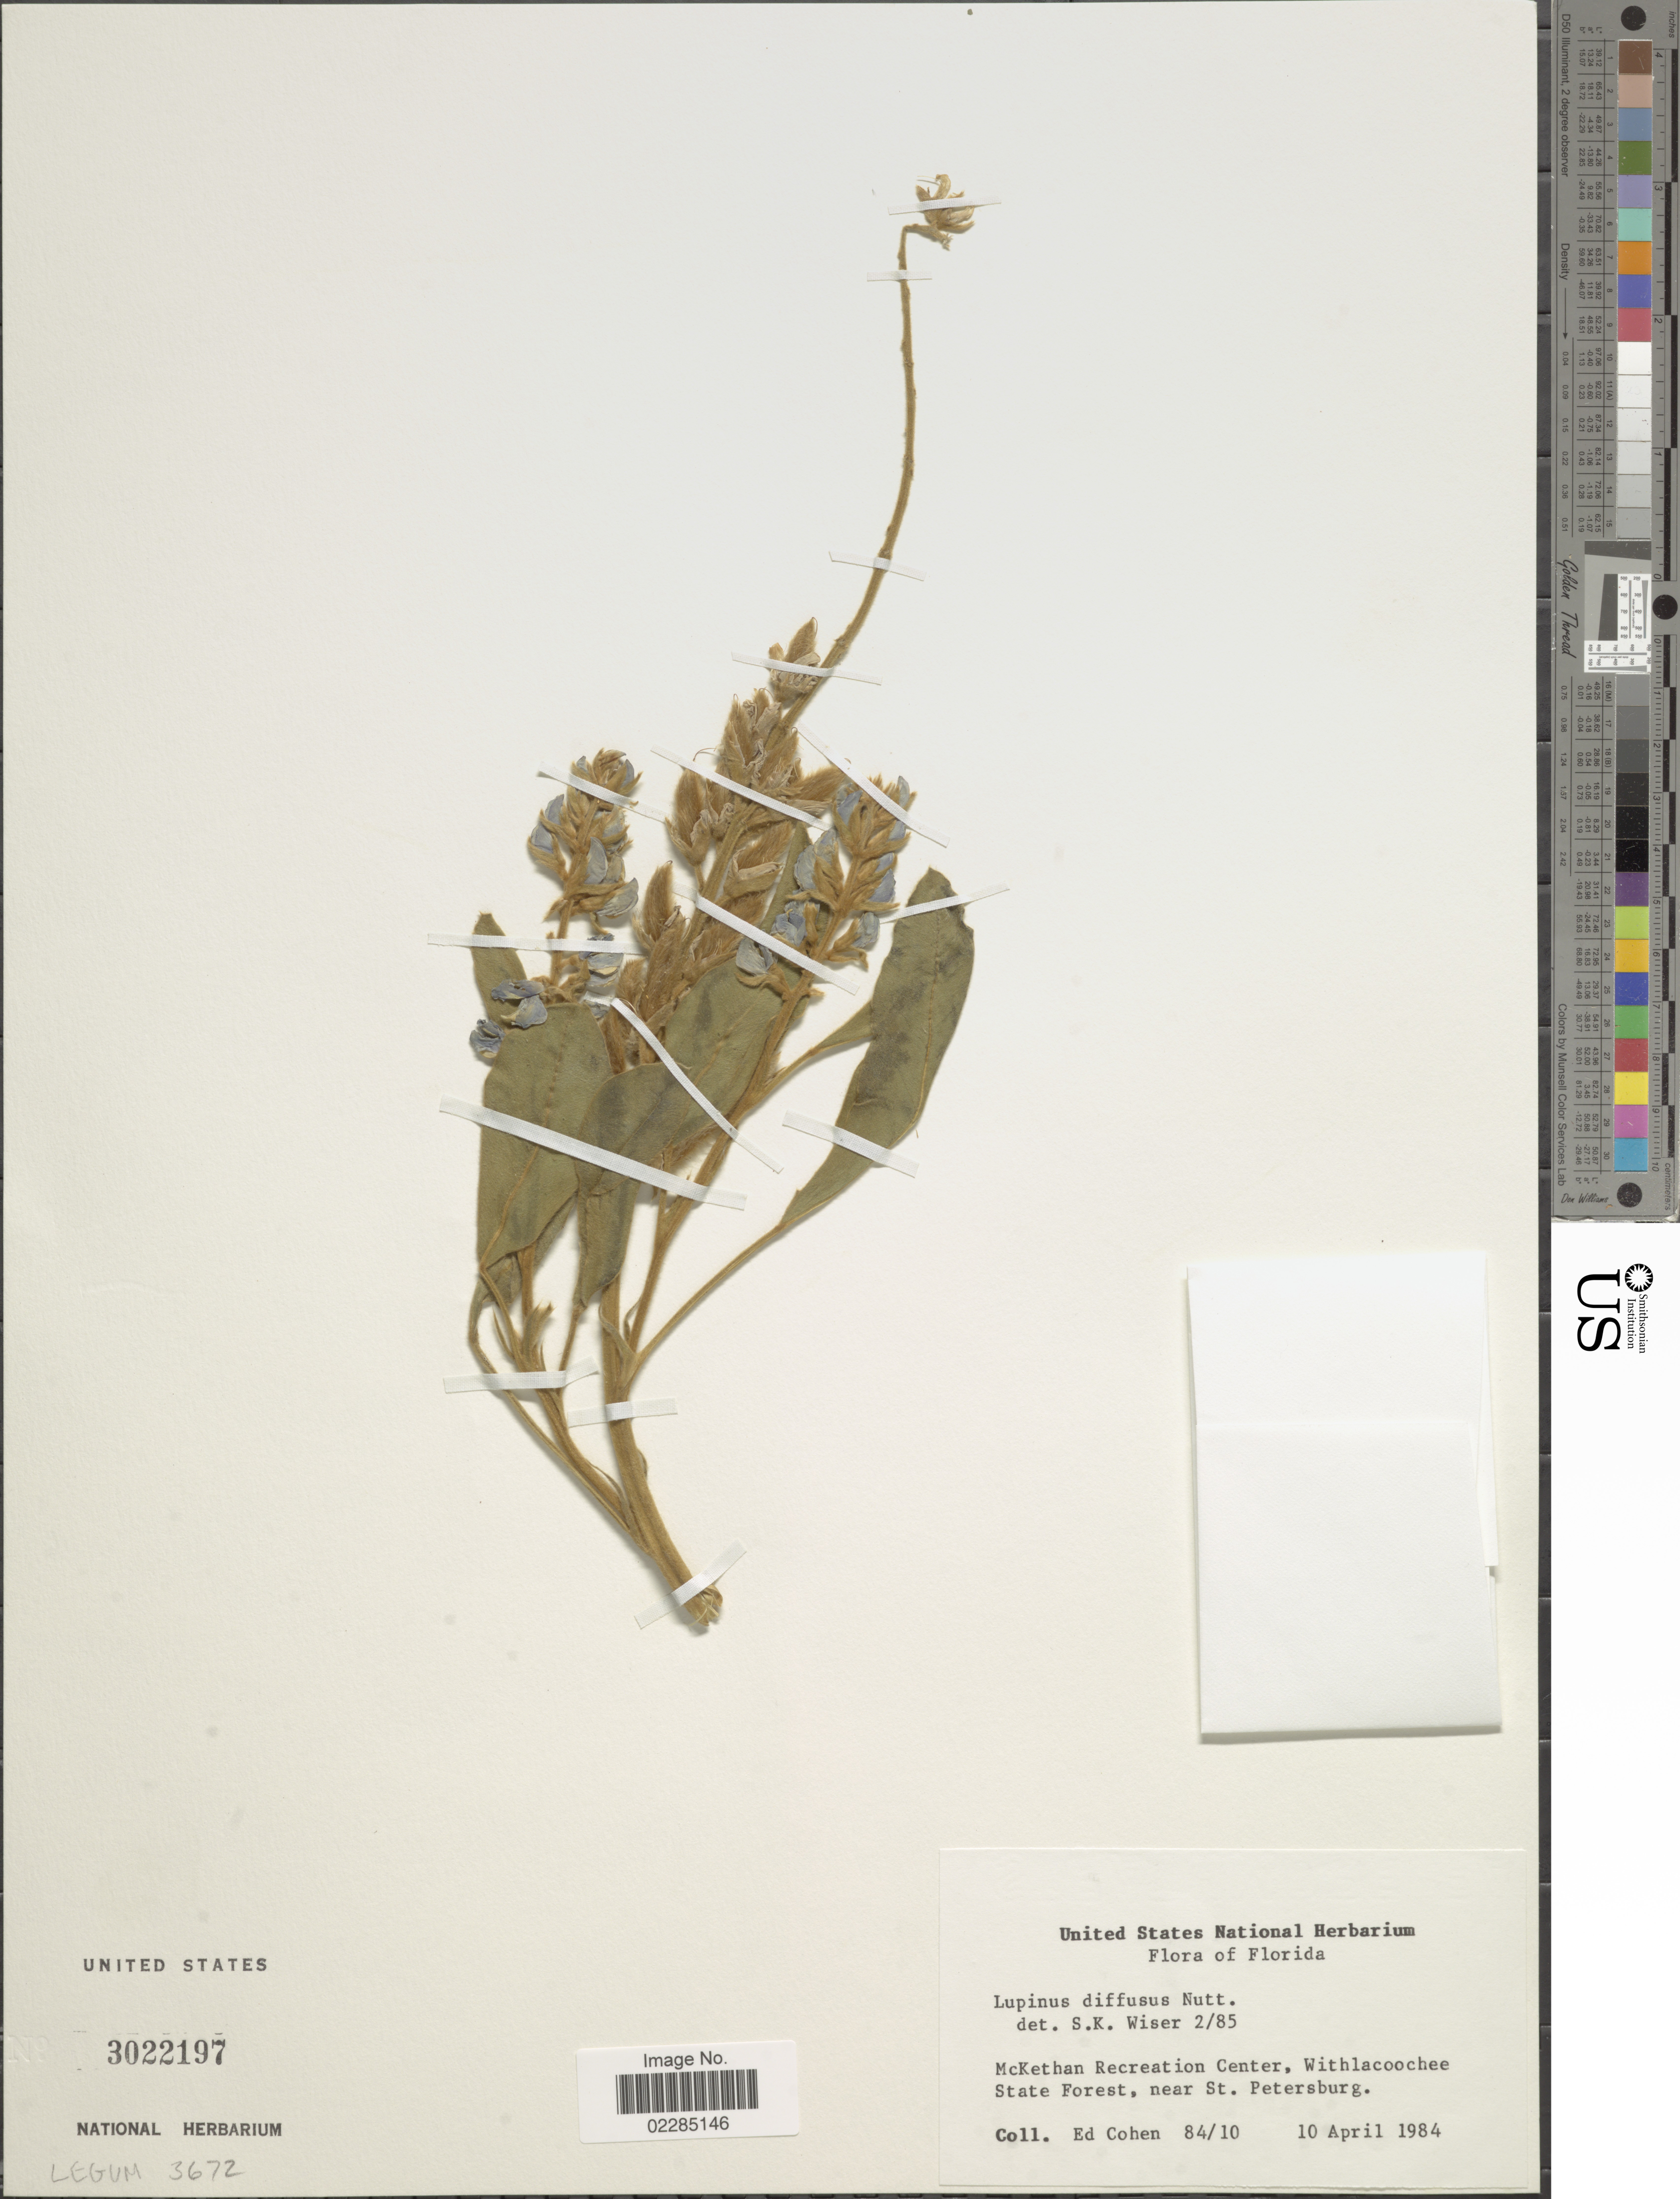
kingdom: Plantae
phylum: Tracheophyta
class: Magnoliopsida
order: Fabales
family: Fabaceae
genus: Lupinus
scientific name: Lupinus diffusus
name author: Nutt.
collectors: E. Cohen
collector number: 84/10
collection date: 1984-04-10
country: United States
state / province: Florida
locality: McKethan Recreation Center, Withlacoochee State Forest, near St. Petersburg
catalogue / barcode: US 3022197